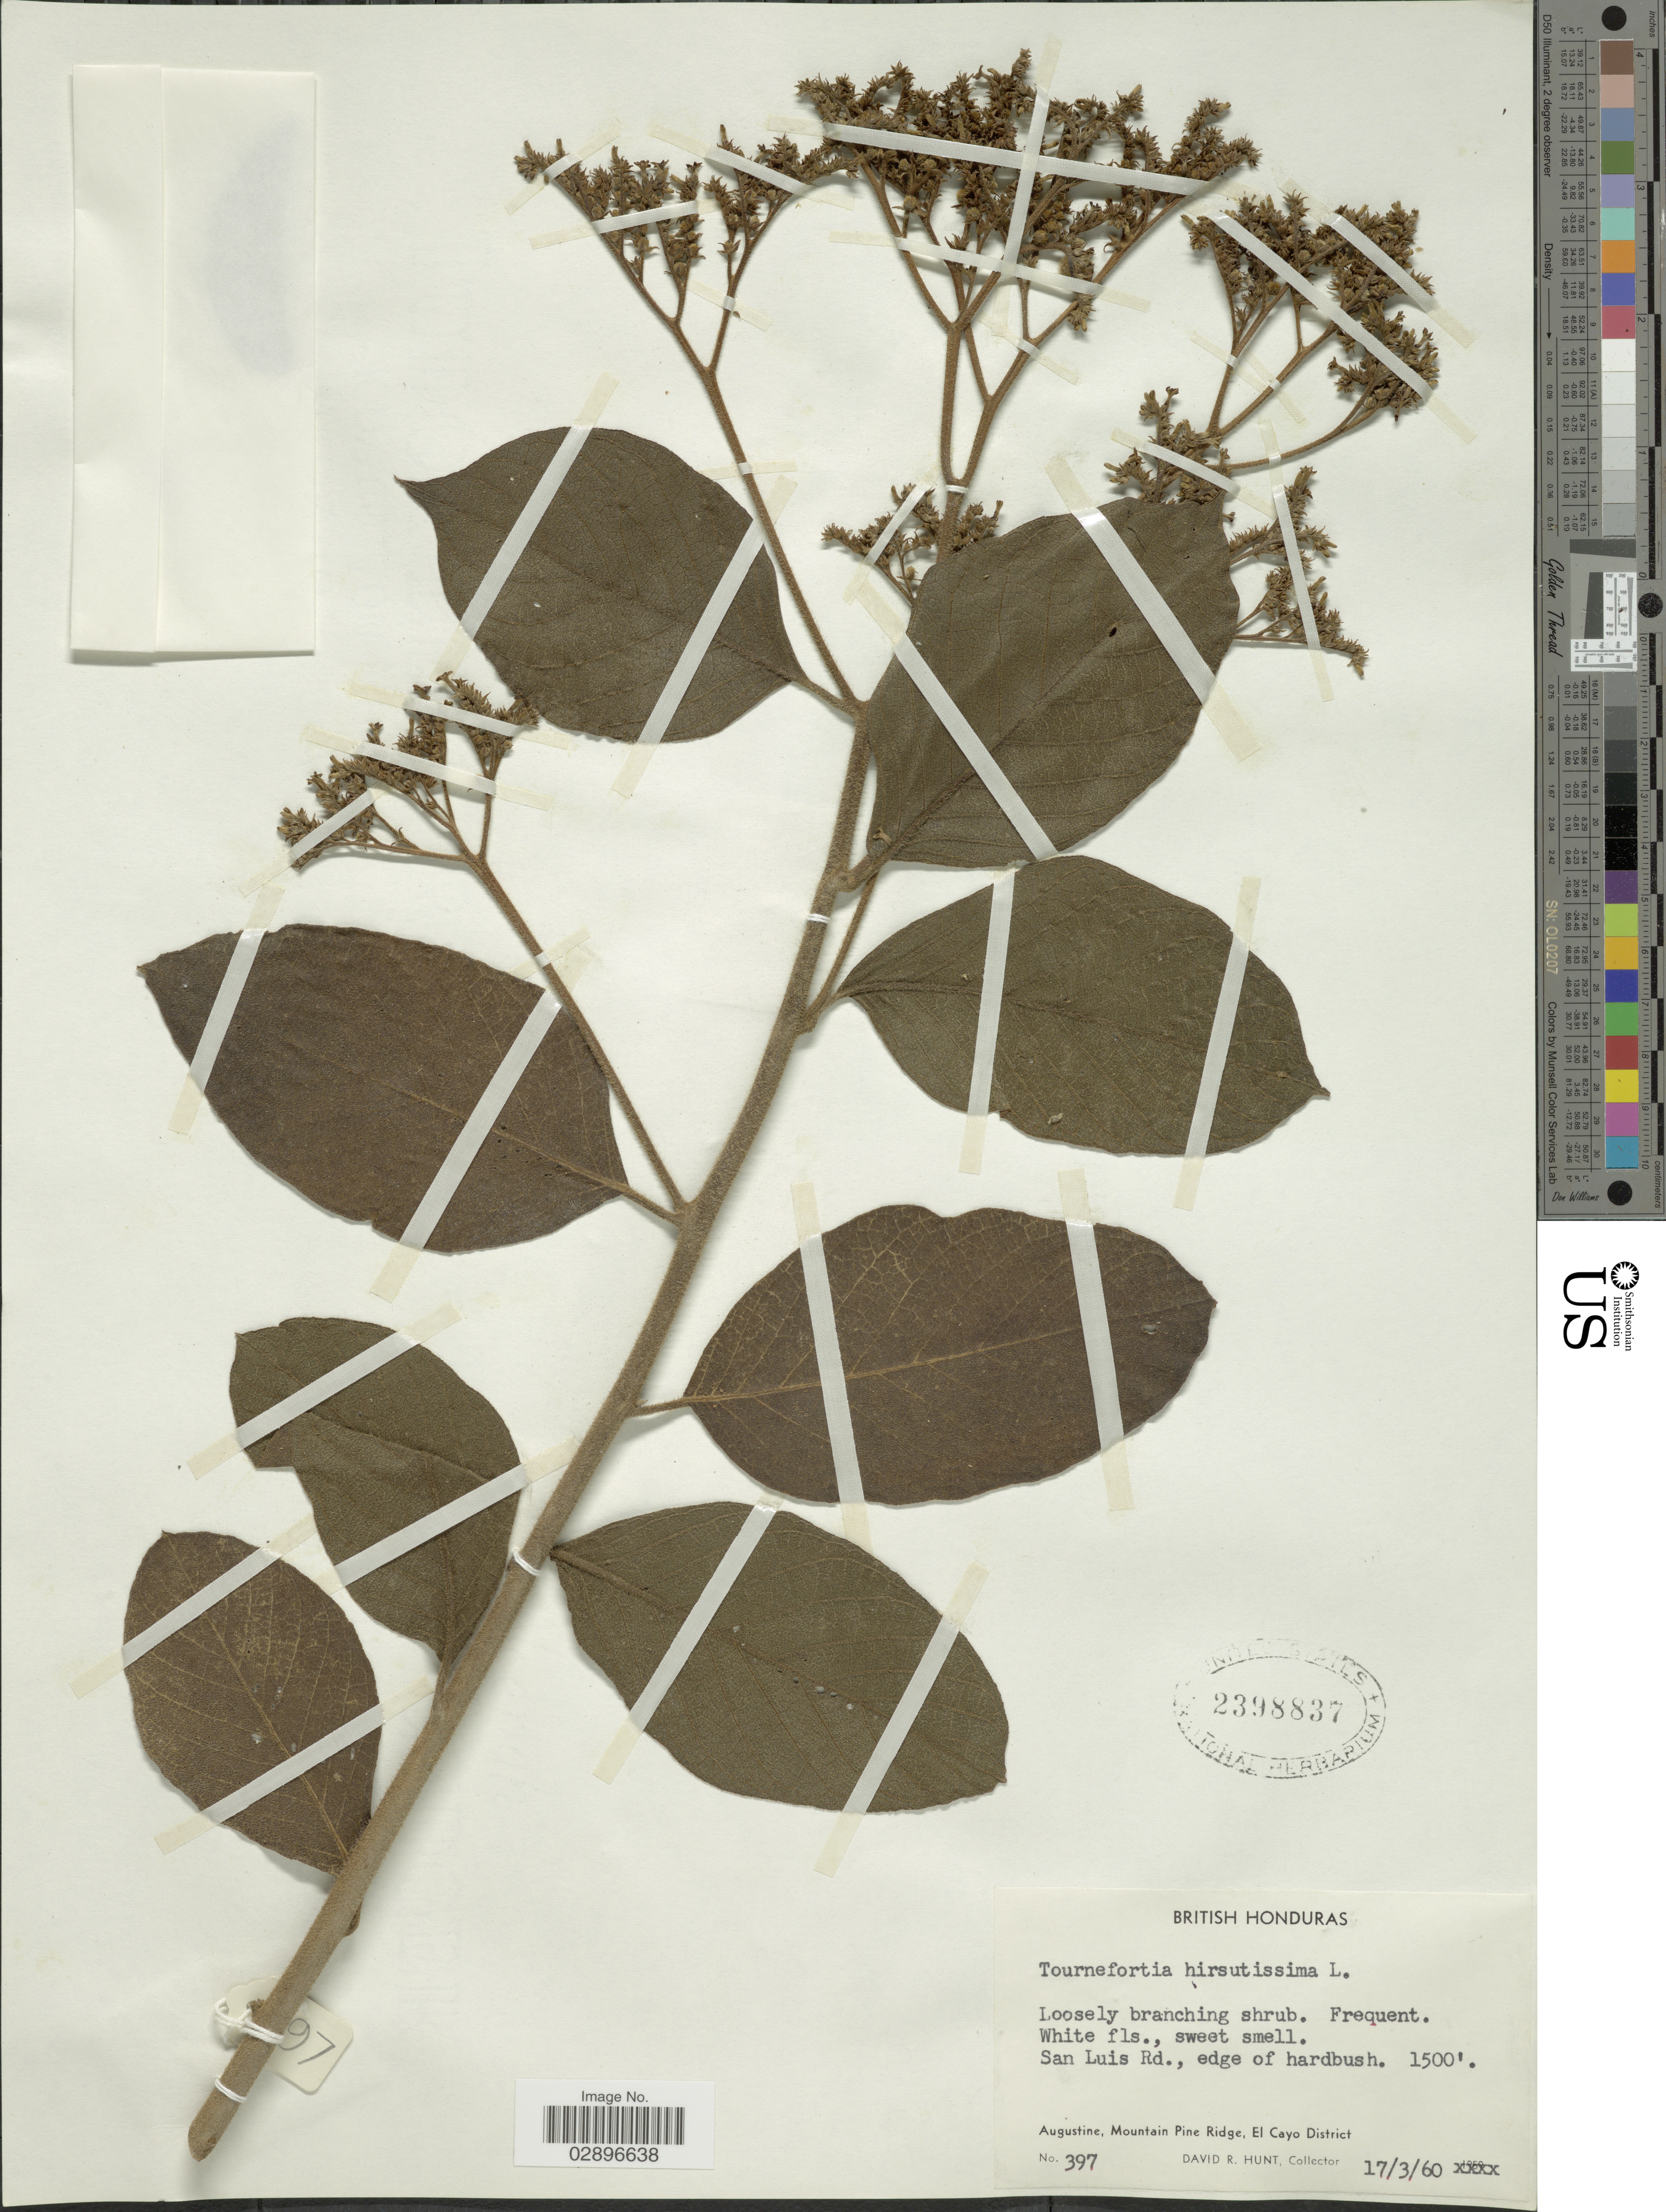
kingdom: Plantae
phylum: Tracheophyta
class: Magnoliopsida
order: Boraginales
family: Heliotropiaceae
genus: Tournefortia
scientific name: Tournefortia hirsutissima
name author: L.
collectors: D. R. Hunt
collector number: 397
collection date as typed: Transcribed d/m/y: 17/3/60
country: Belize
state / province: Cayo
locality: British Honduras. San Luis Rd. Augustine, Mountain Pine Ridge, El Cayo District.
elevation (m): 457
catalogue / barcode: US 2398837